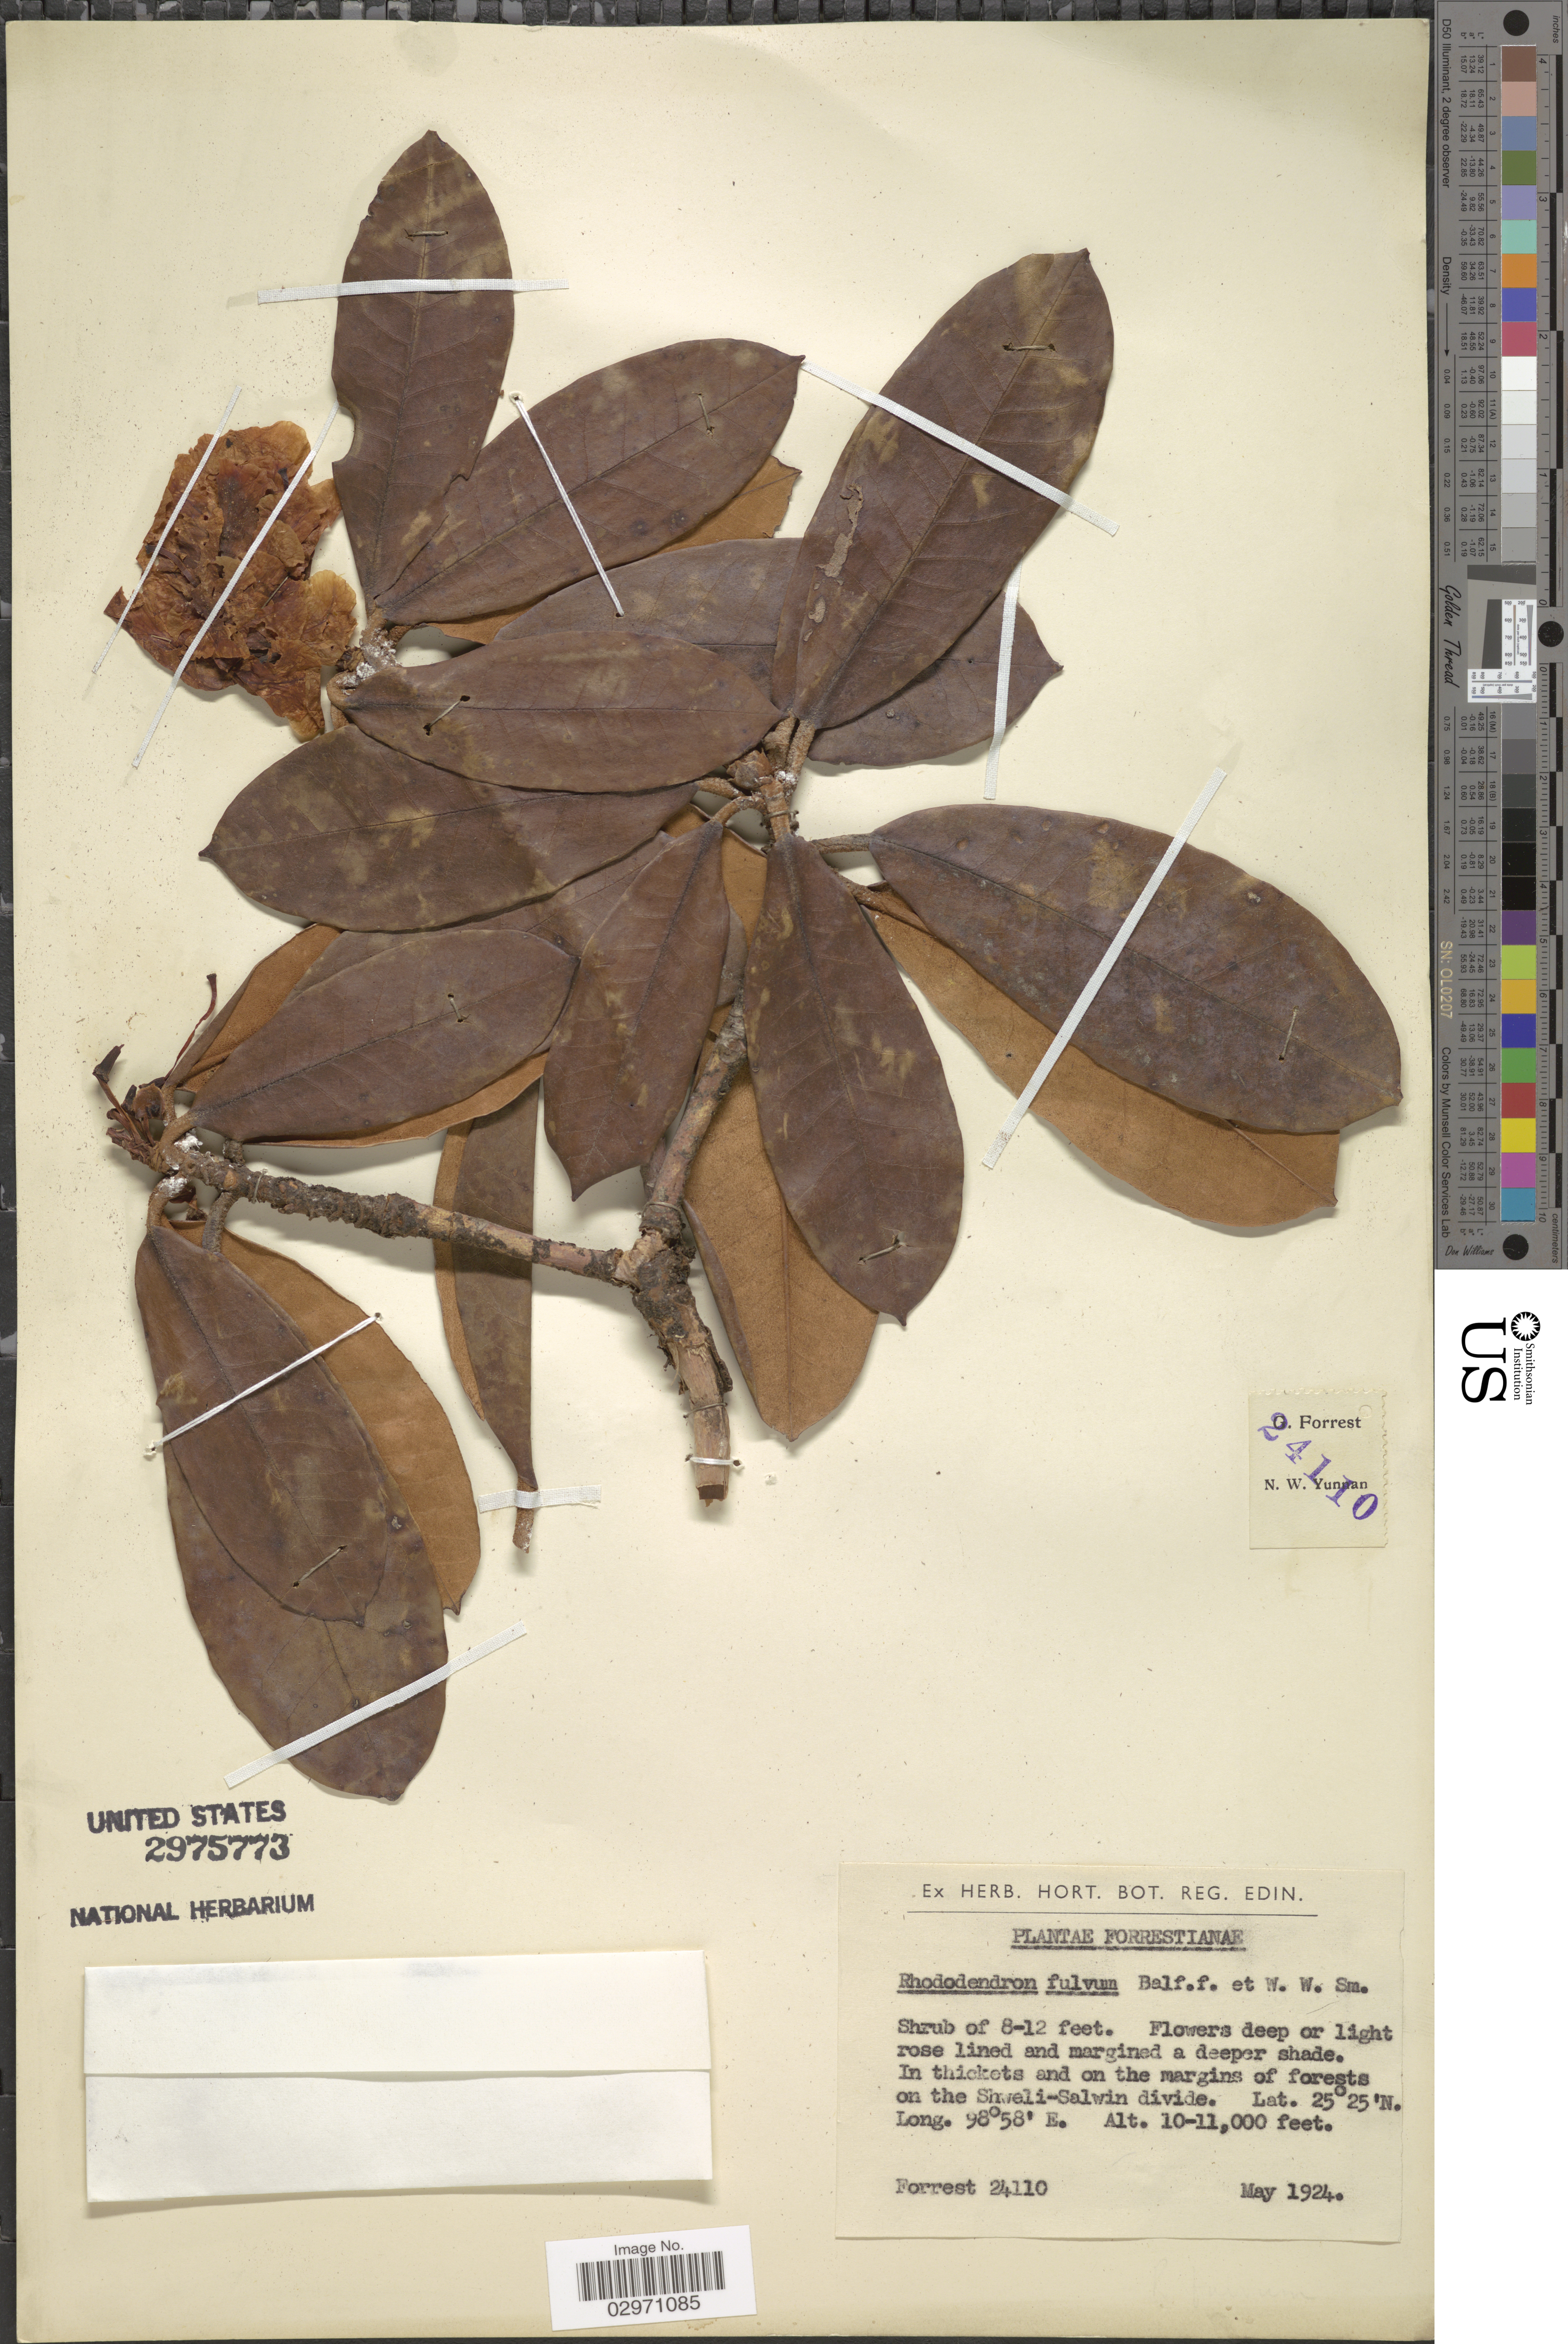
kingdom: Plantae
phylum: Tracheophyta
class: Magnoliopsida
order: Ericales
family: Ericaceae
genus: Rhododendron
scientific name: Rhododendron fulvum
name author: Balf. f. & W.W. Sm.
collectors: -. Forrest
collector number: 24110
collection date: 1924-05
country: China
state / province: Yunnan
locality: On the Shweli-Salwin divide. N.W. Yunnan.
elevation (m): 3048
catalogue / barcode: US 2975773